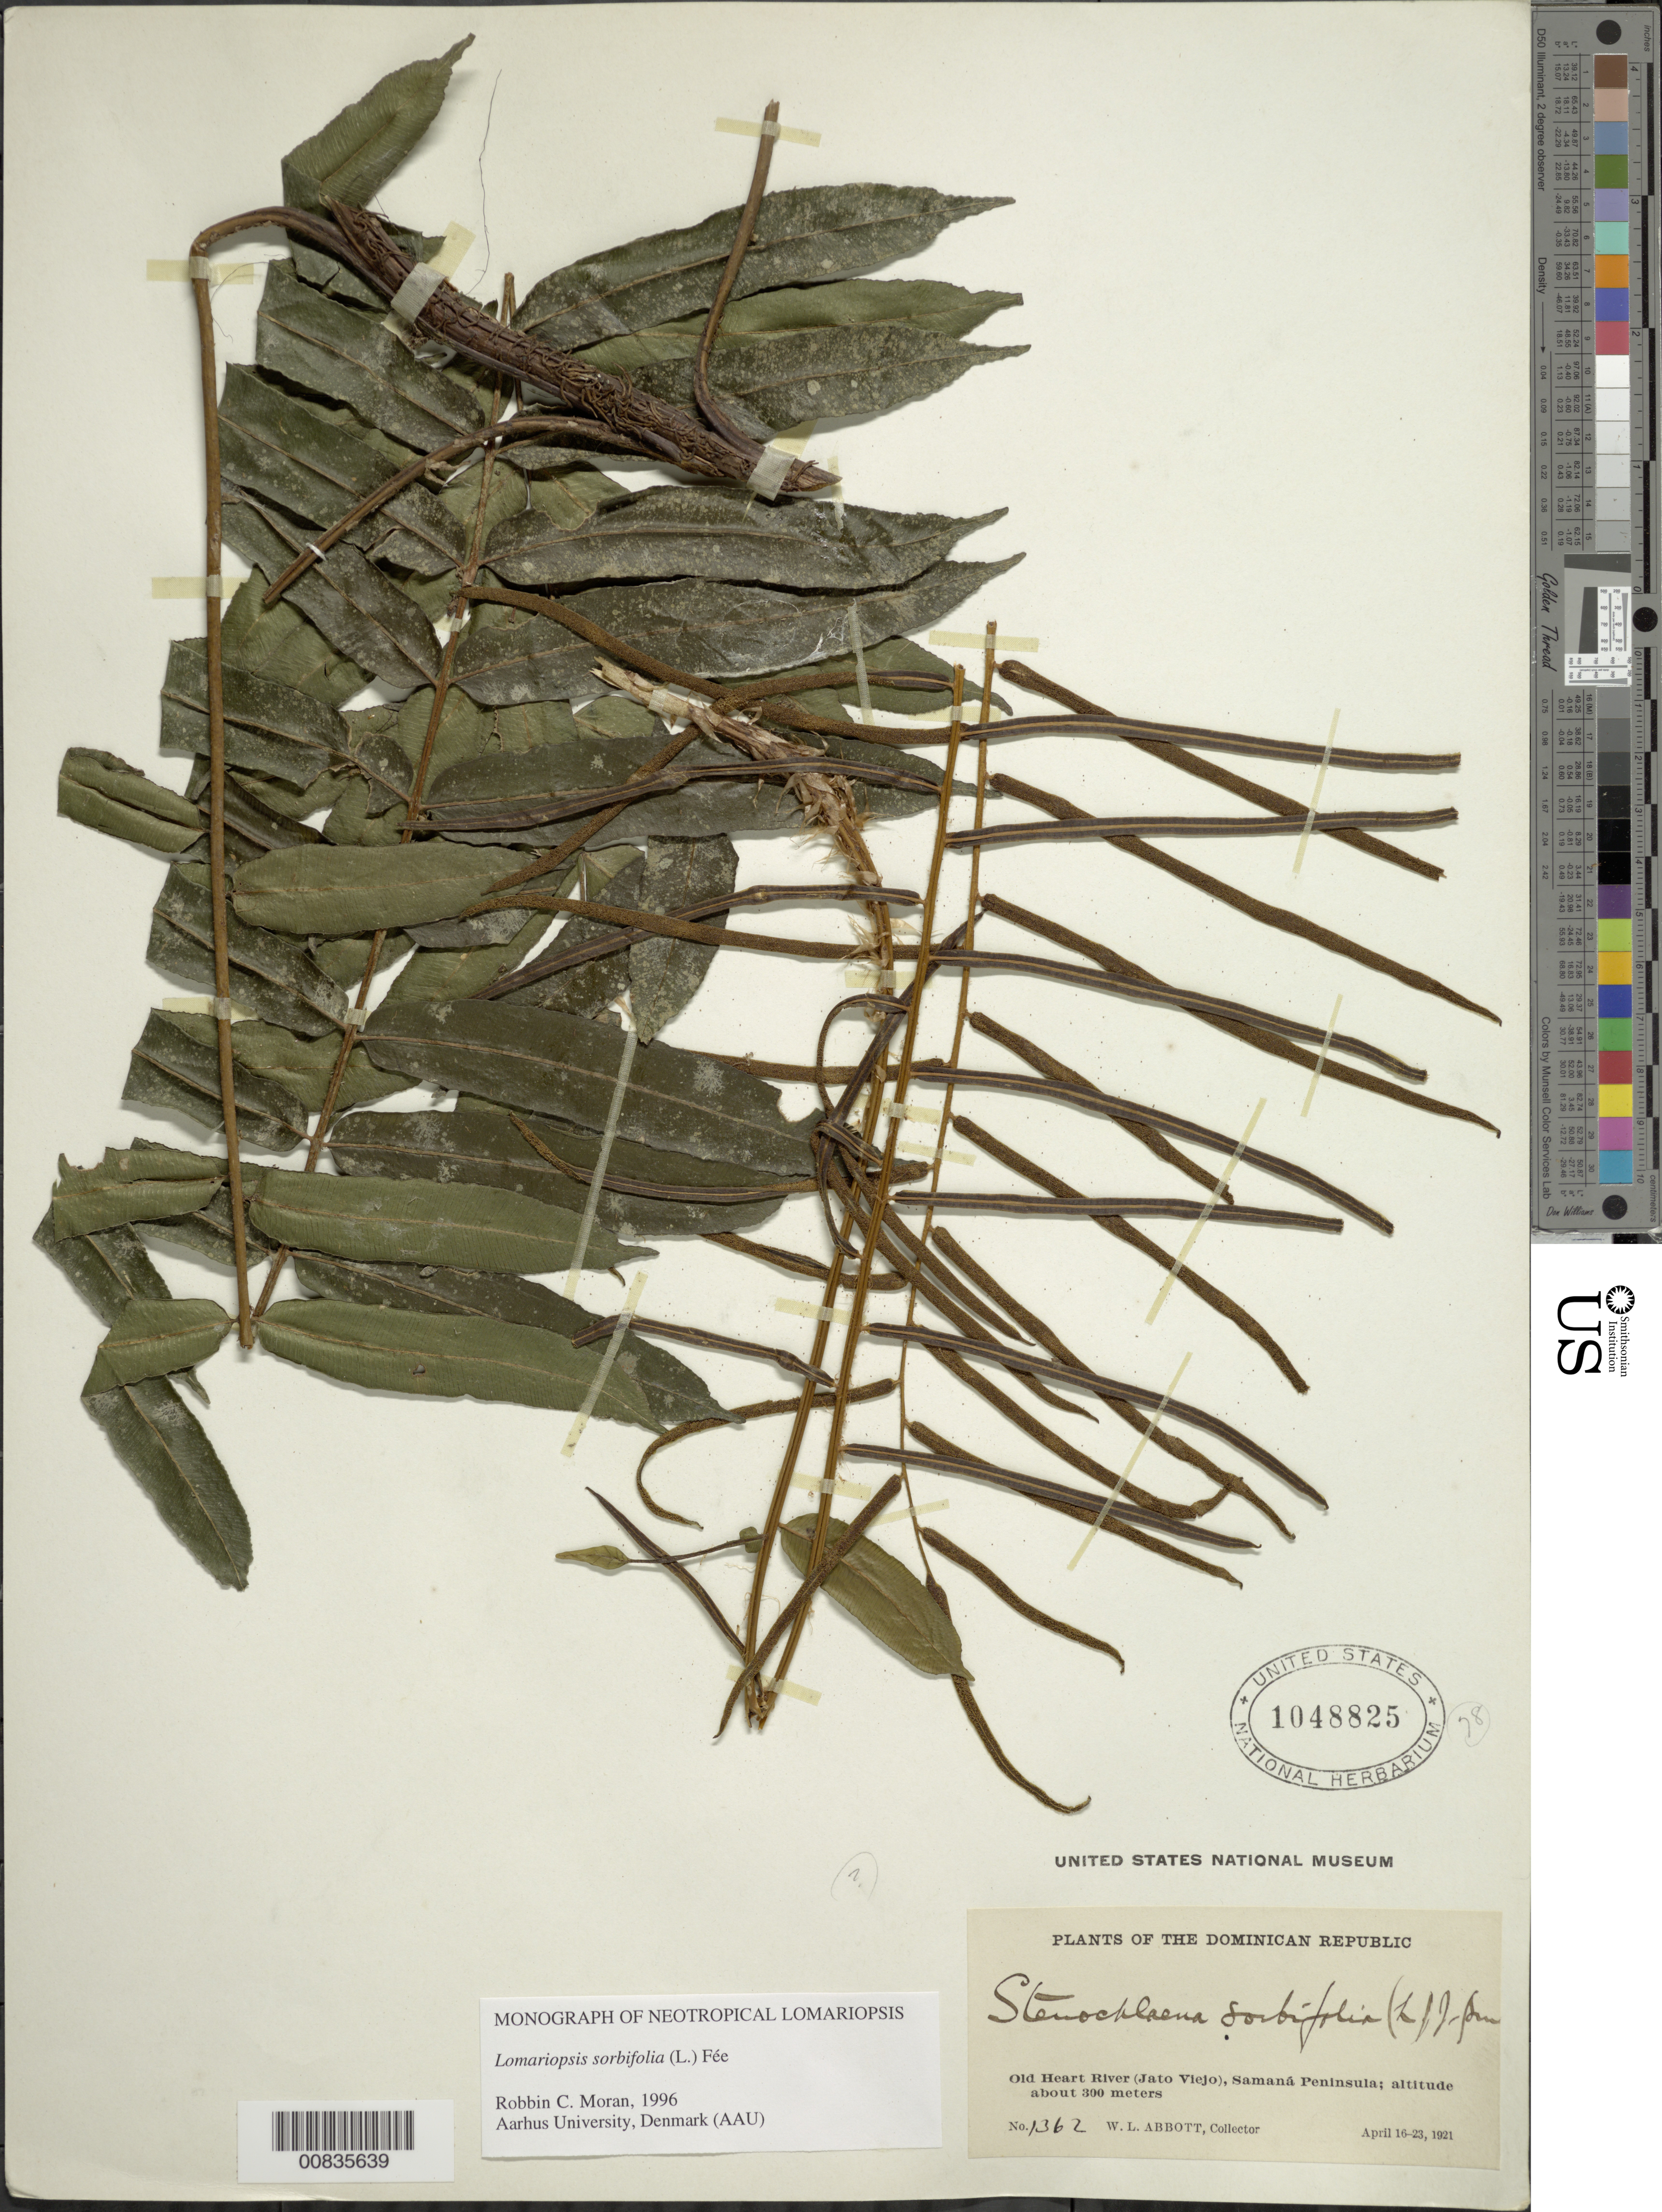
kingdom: Plantae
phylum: Tracheophyta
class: Polypodiopsida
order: Polypodiales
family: Lomariopsidaceae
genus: Lomariopsis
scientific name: Lomariopsis sorbifolia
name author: (L.) Fée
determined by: Moran, R. C.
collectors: W. L. Abbott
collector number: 1362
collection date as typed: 16 Apr 1921 to 23 Apr 1921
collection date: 1921-04-16/1921-04-23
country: Dominican Republic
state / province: Samana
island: Hispaniola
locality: Samaná Peninsula, Old Heart River (Jato Viejo)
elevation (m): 300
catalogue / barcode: US 1048825